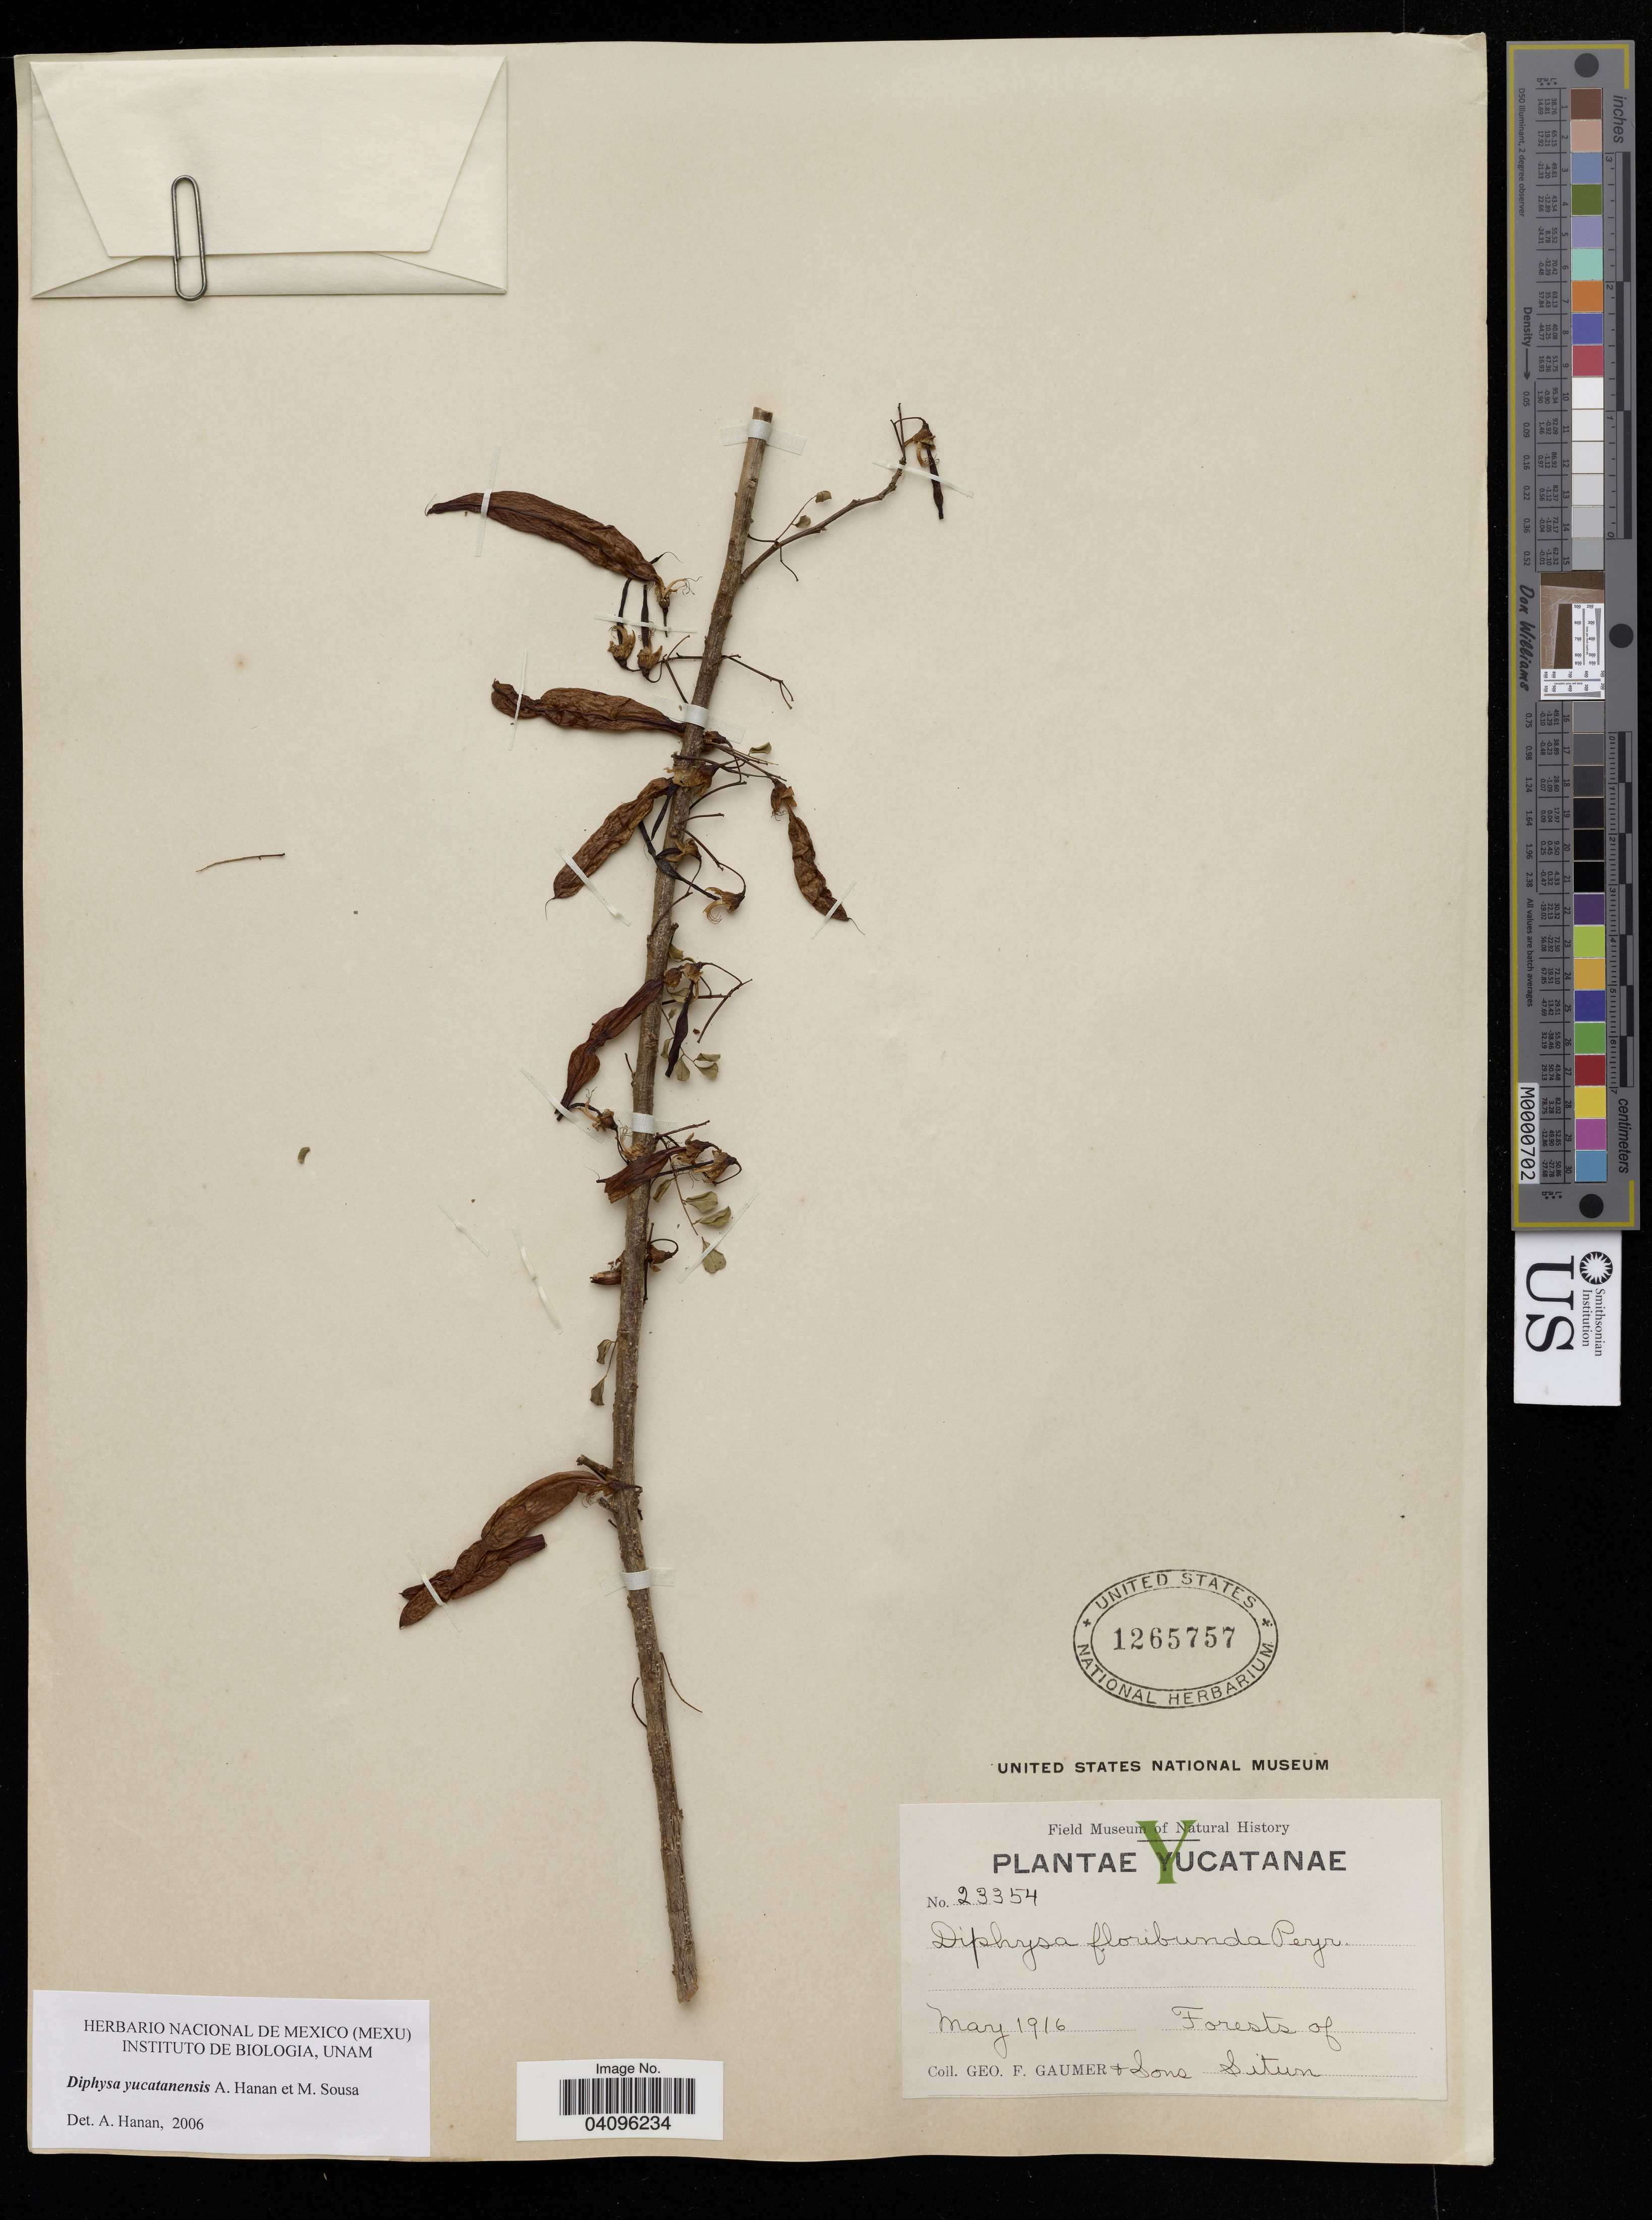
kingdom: Plantae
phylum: Tracheophyta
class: Magnoliopsida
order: Fabales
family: Fabaceae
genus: Diphysa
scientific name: Diphysa yucatanensis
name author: Hanan-Alipi & M. Sousa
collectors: G. F. Gaumer & Sons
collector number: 23354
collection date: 1916-05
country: Mexico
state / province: Yucatán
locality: Forests of Suitun.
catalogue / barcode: US 1265757